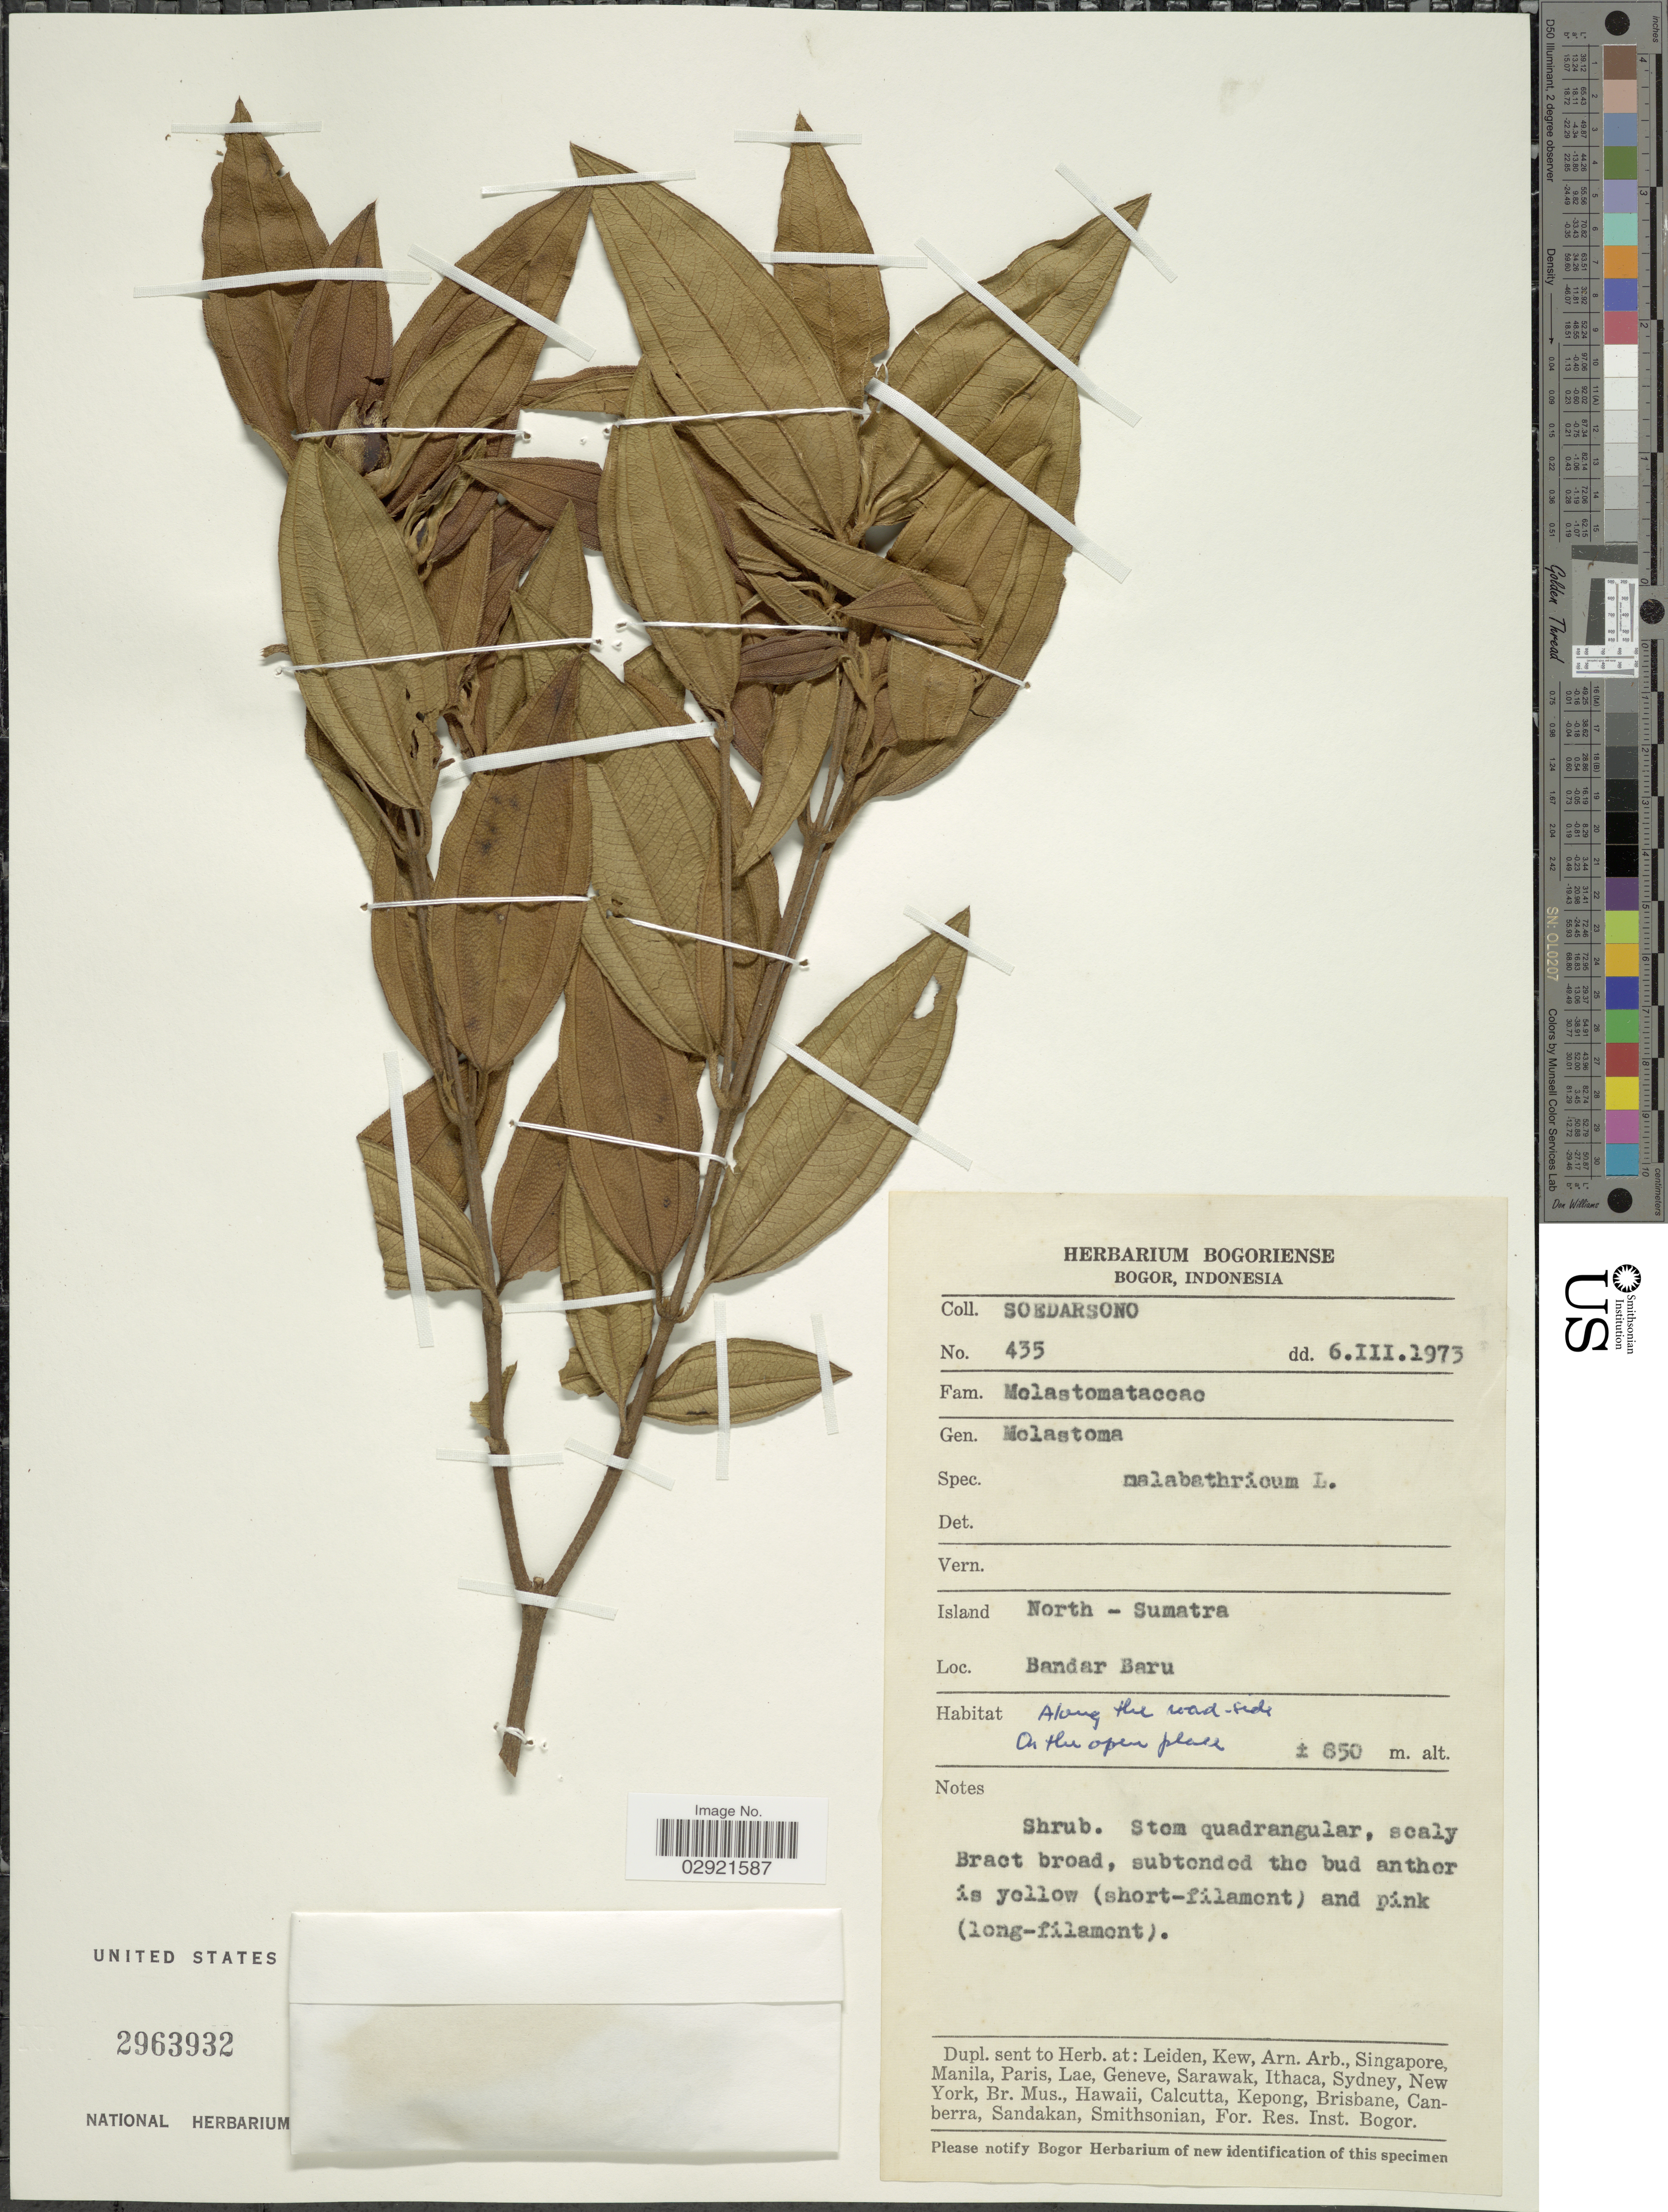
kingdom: Plantae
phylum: Tracheophyta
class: Magnoliopsida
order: Myrtales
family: Melastomataceae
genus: Melastoma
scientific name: Melastoma malabathricum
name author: L.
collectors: Soedarsono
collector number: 435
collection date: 1973-03-06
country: Indonesia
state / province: Sumatra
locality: Island North-Sumatra. Bandar Baru.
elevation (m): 850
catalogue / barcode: US 2963932